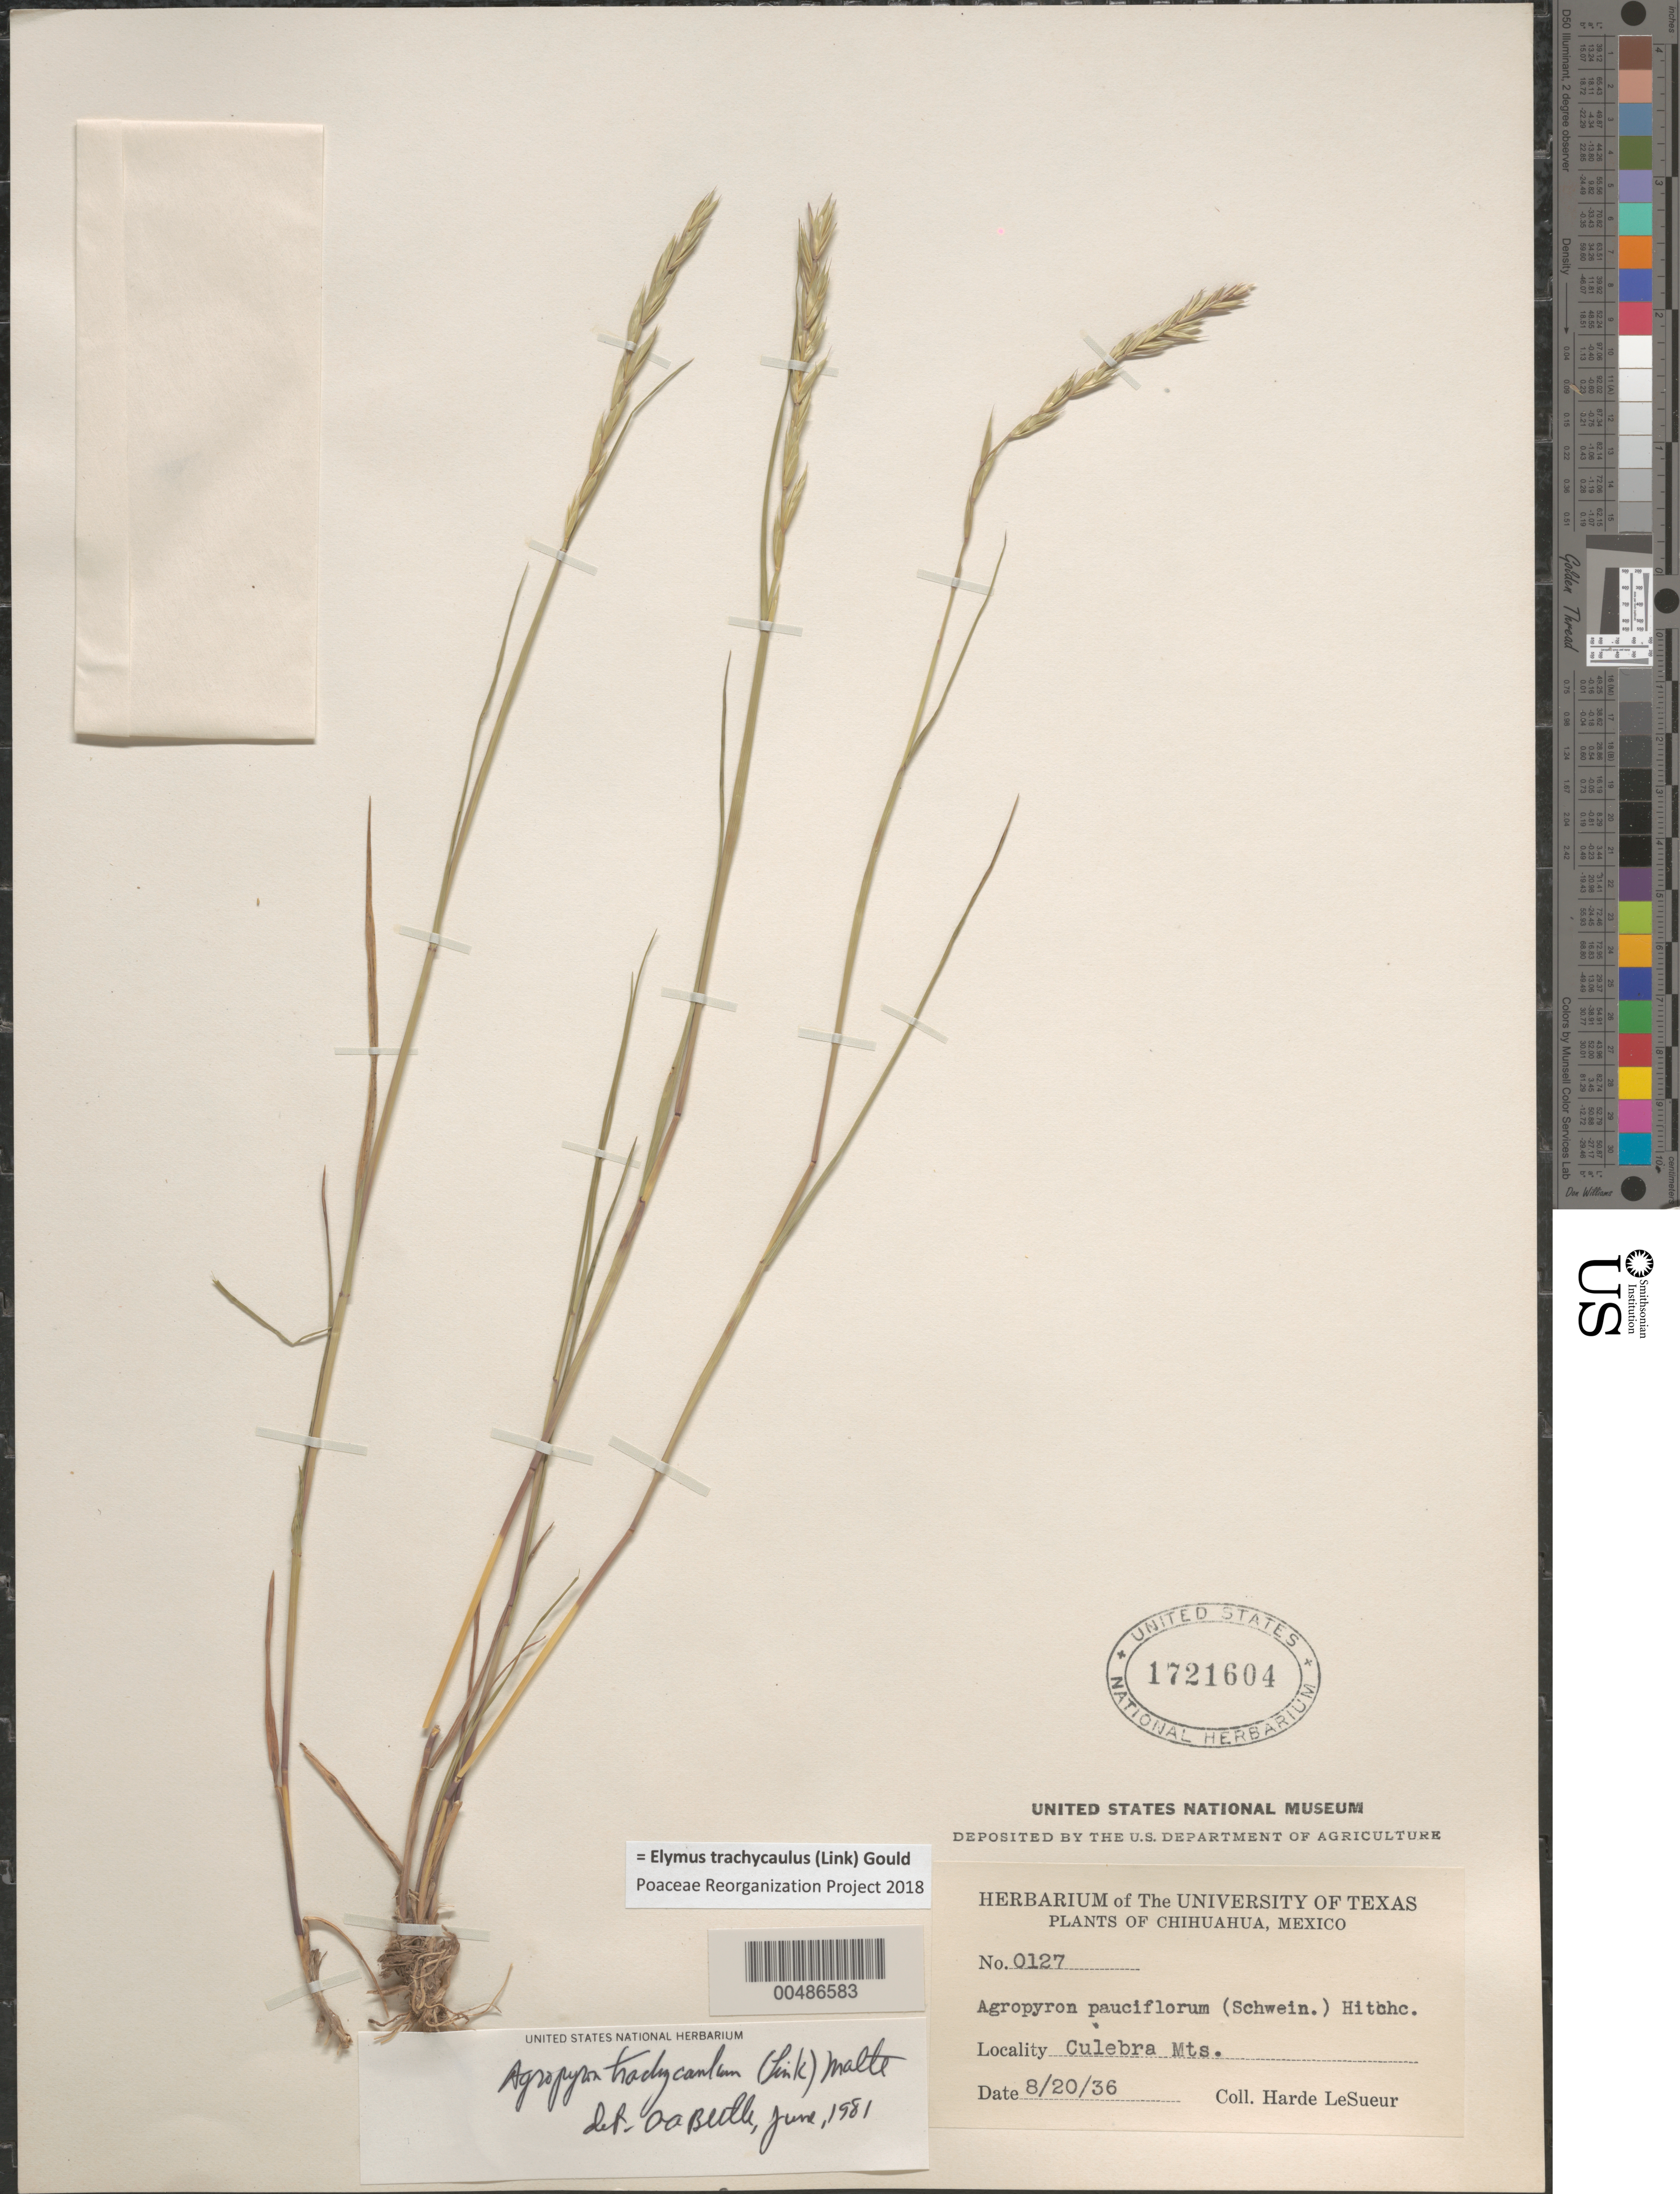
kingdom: Plantae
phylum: Tracheophyta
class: Liliopsida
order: Poales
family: Poaceae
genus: Elymus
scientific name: Elymus trachycaulus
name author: (Link) Gould ex Shinners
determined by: Poaceae Reorganization Project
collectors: D. H. LeSueur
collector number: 0127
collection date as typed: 20 Aug 1936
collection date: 1936-08-20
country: Mexico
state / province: Chihuahua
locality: Culebra Mtns.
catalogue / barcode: US 1721604